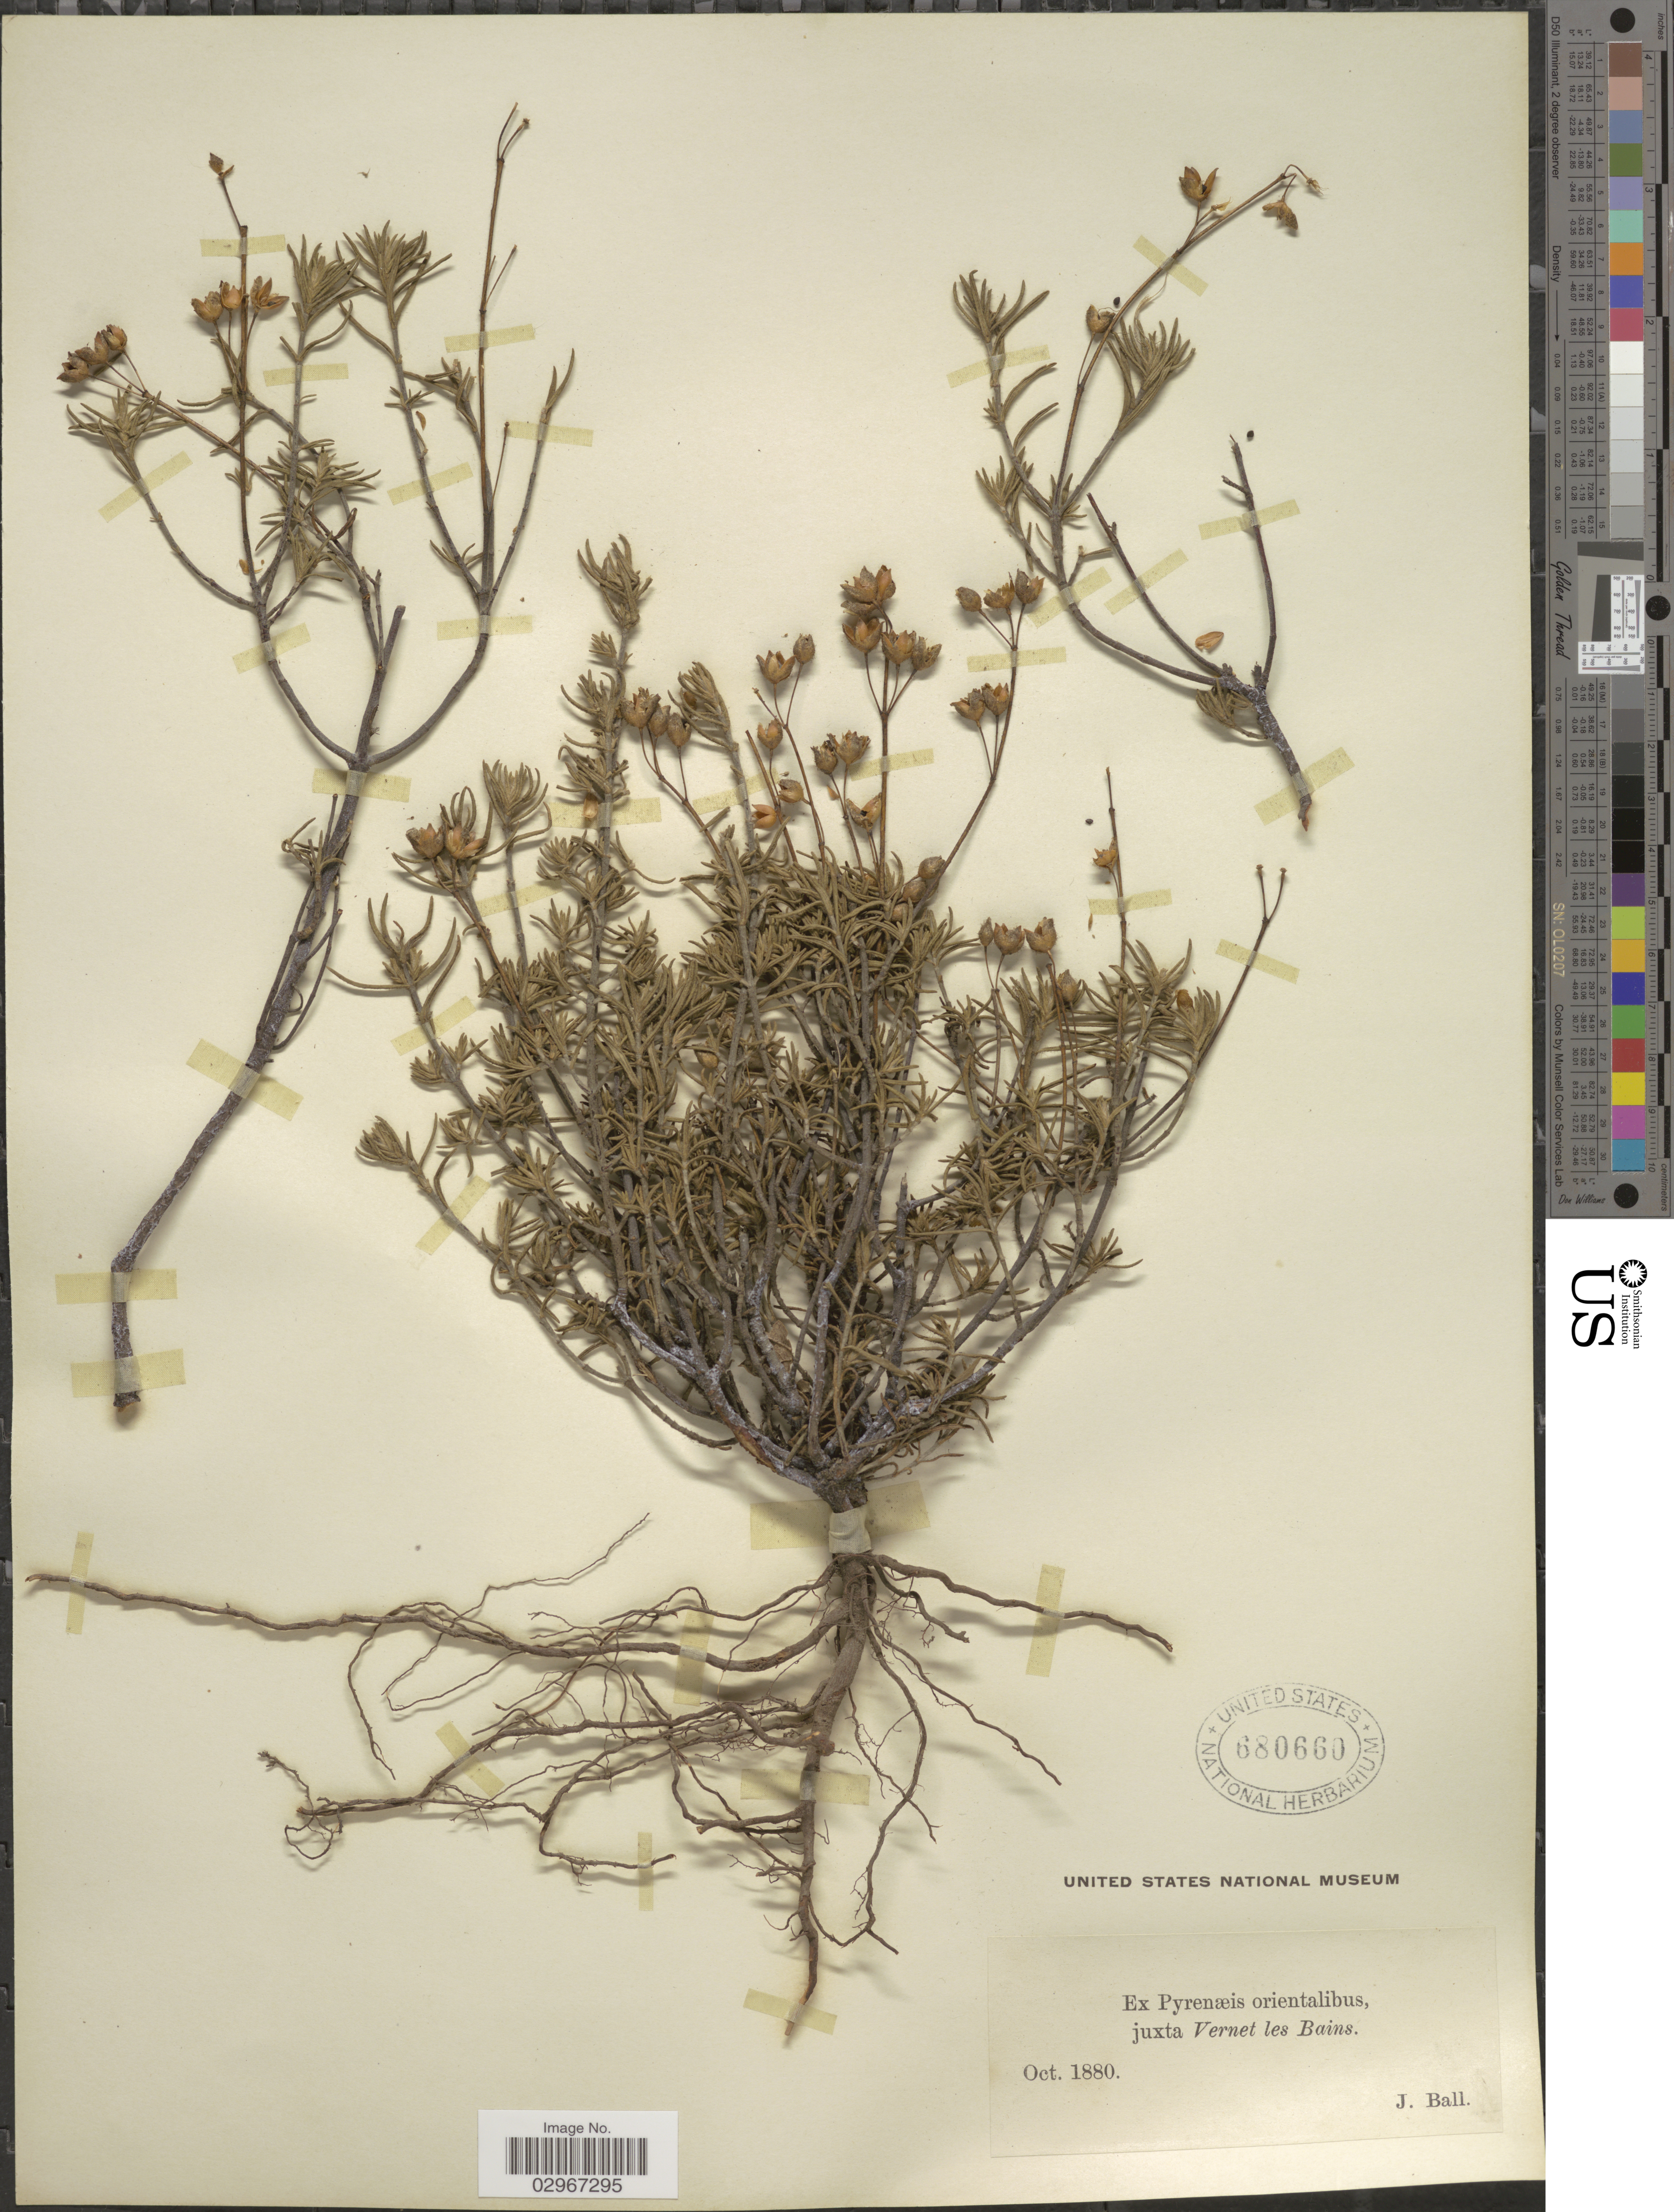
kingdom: Plantae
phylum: Tracheophyta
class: Magnoliopsida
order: Malvales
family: Cistaceae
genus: Helianthemum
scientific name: Helianthemum sp.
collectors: J. Ball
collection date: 1880-10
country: France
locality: Ex Pyrenæis orientalibus, juxta Vernet les Bains.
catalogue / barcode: US 680660